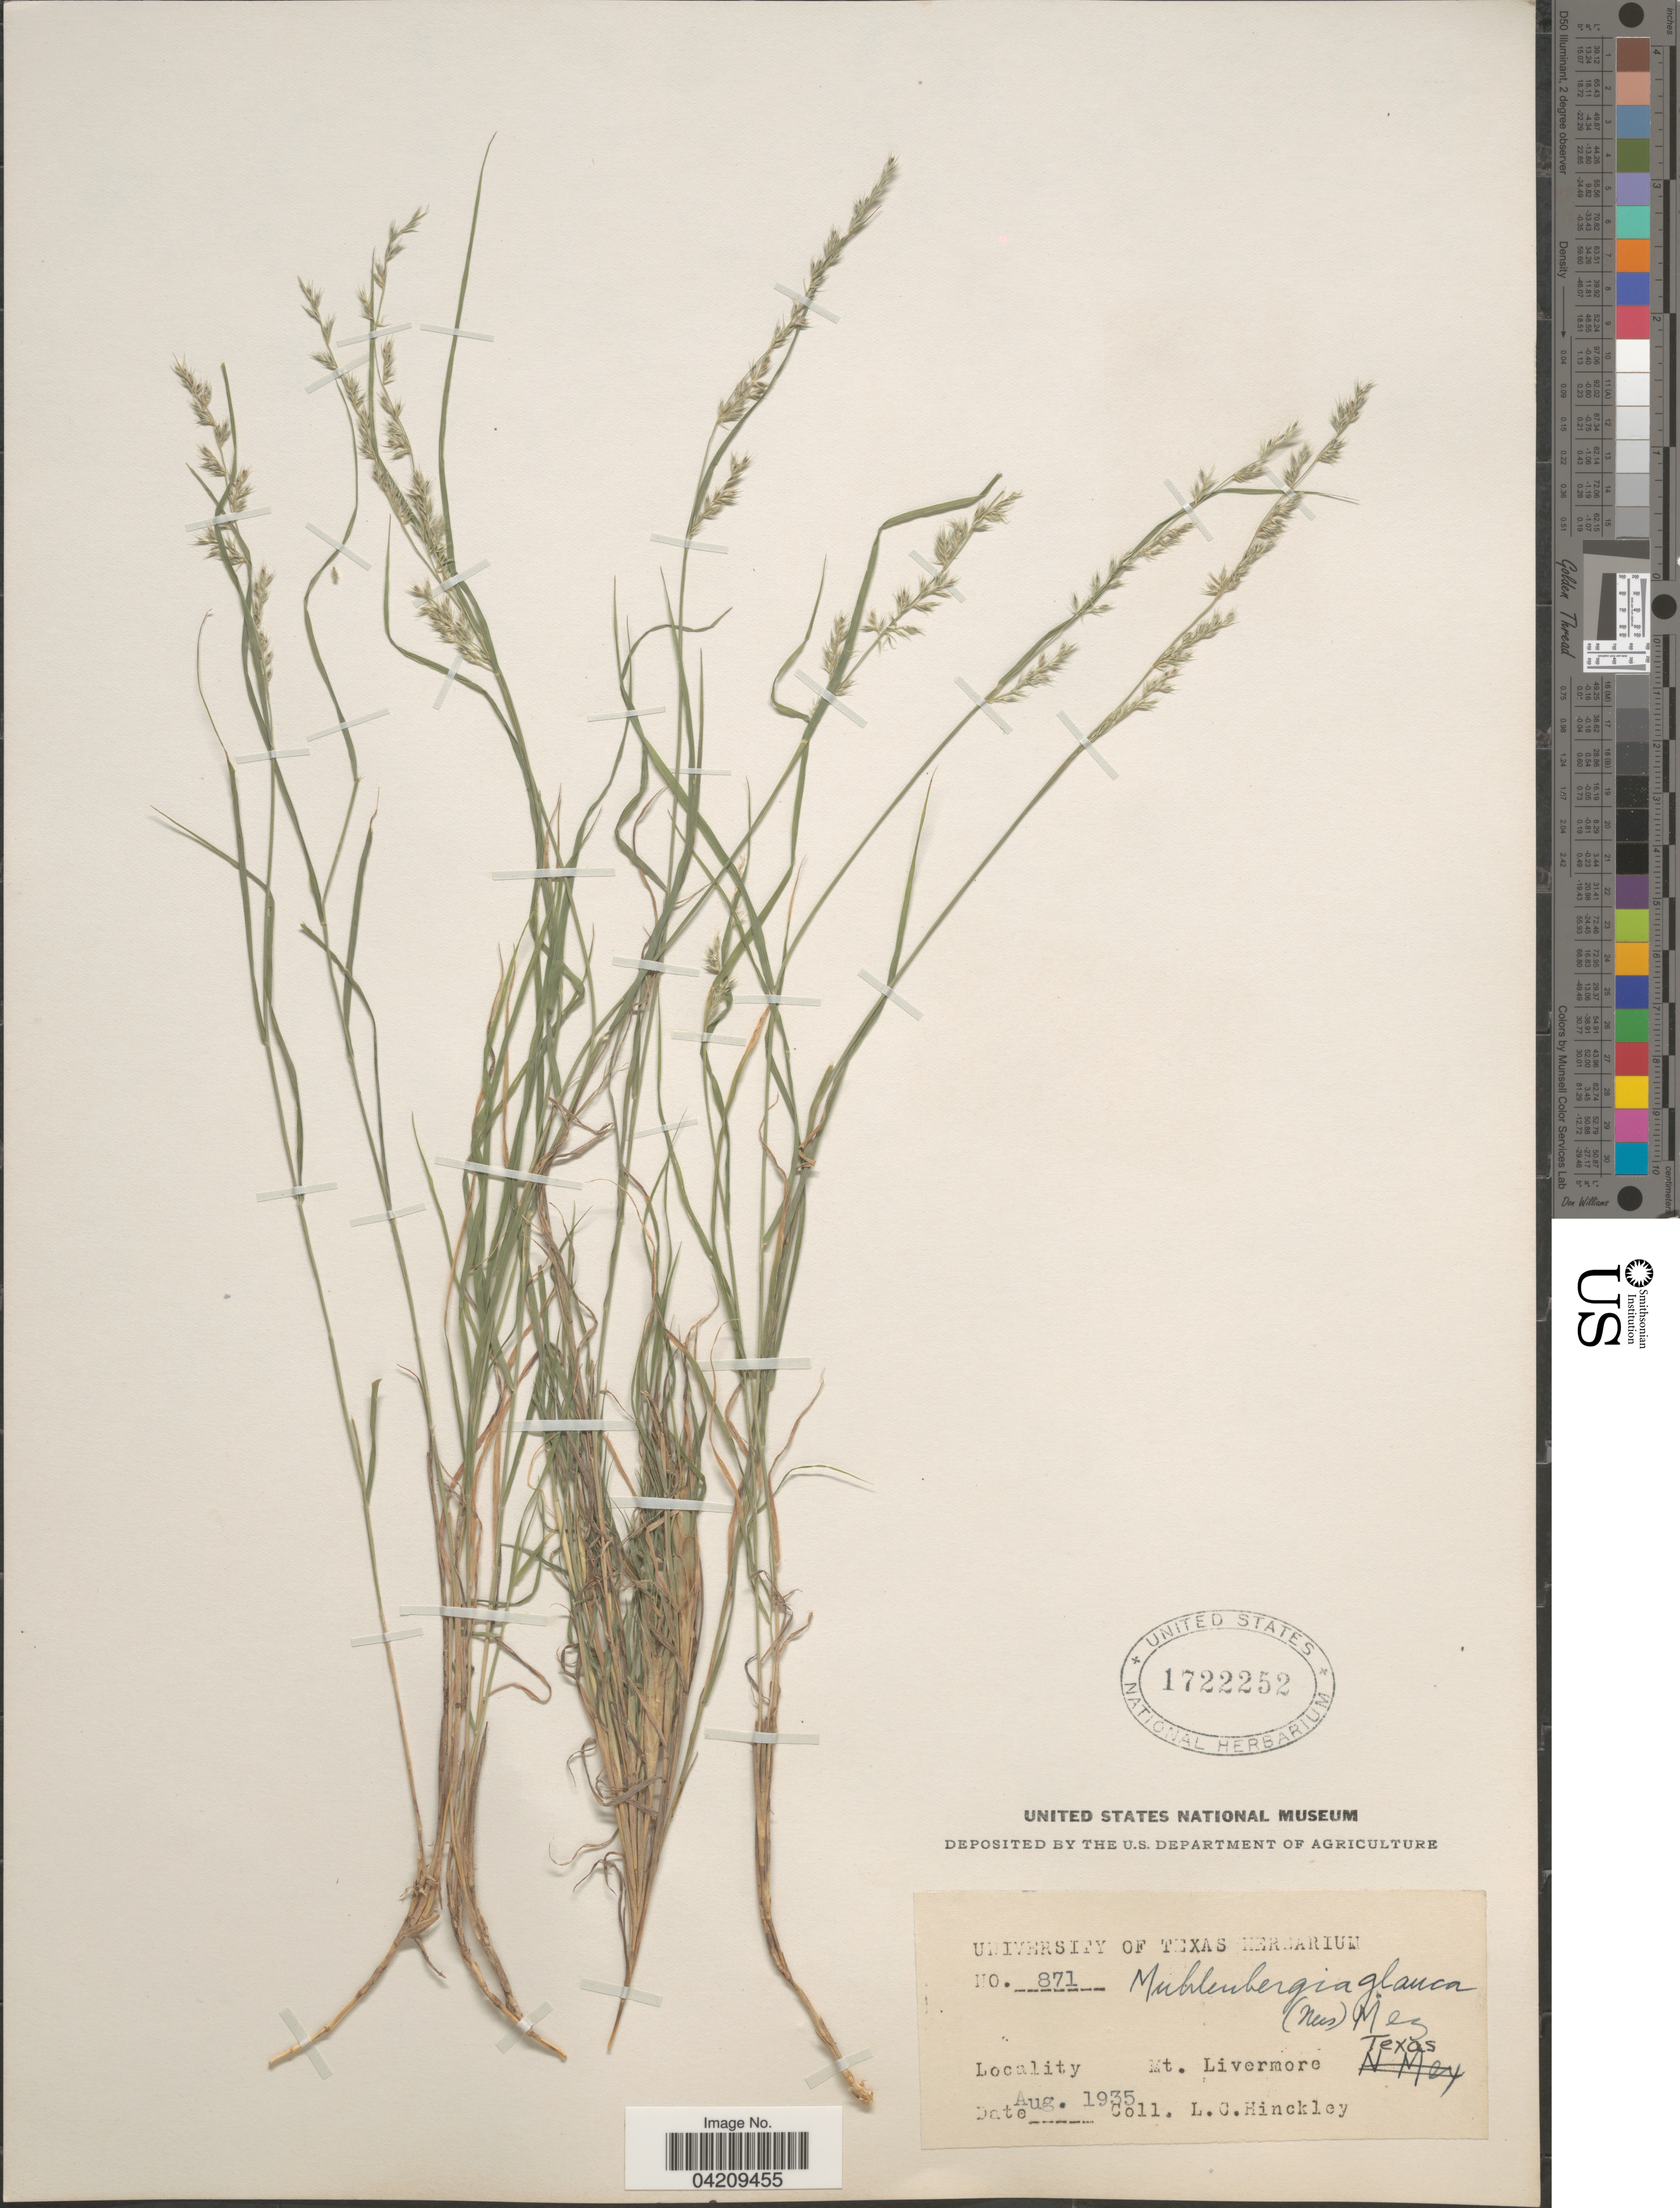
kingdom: Plantae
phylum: Tracheophyta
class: Liliopsida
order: Poales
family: Poaceae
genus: Muhlenbergia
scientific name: Muhlenbergia glauca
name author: (Nees) Mez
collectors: L. Hinckley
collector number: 871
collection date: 1935-08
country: United States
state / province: Texas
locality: Mt. Livermore.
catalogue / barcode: US 1722252